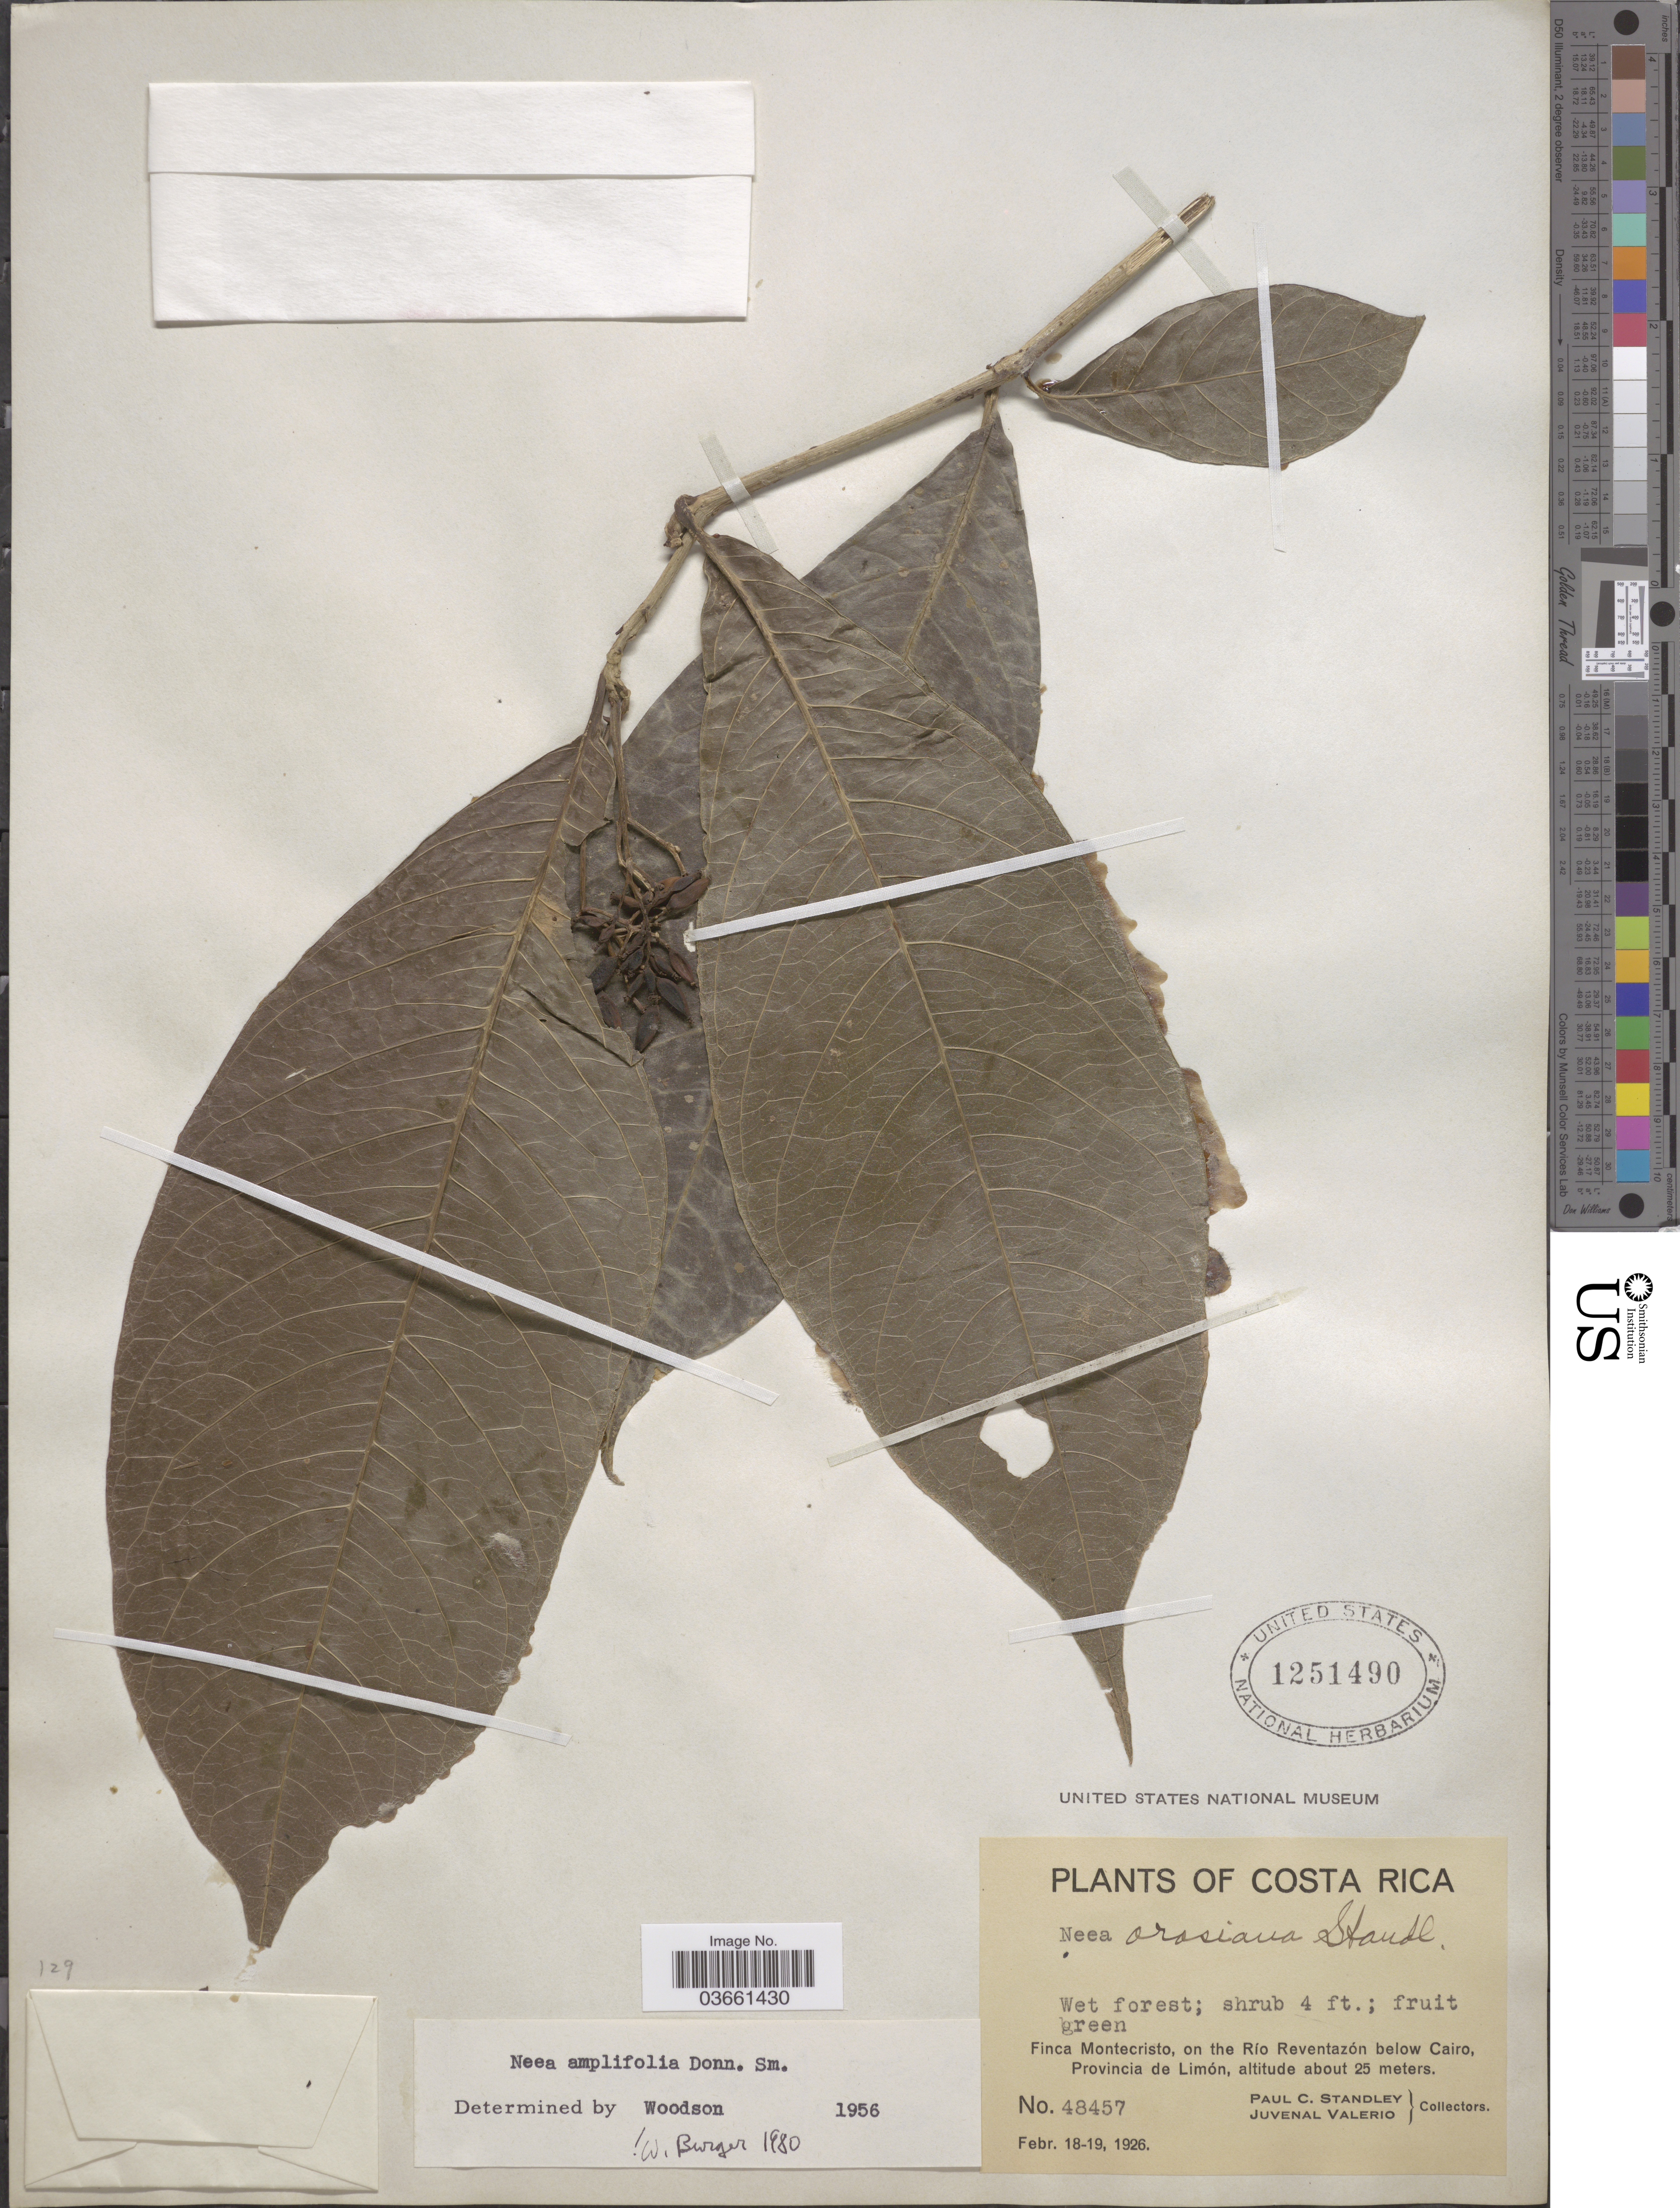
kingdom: Plantae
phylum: Tracheophyta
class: Magnoliopsida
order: Caryophyllales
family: Nyctaginaceae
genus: Neea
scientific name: Neea amplifolia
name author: Donn. Sm.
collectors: P. C. Standley & J. Valerio R.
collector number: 48457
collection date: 1926-02-18/1926-02-19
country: Costa Rica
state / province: Limón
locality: Finca Montecristo, on the Río Reventazón below Cairo.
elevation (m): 25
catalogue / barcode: US 1251490